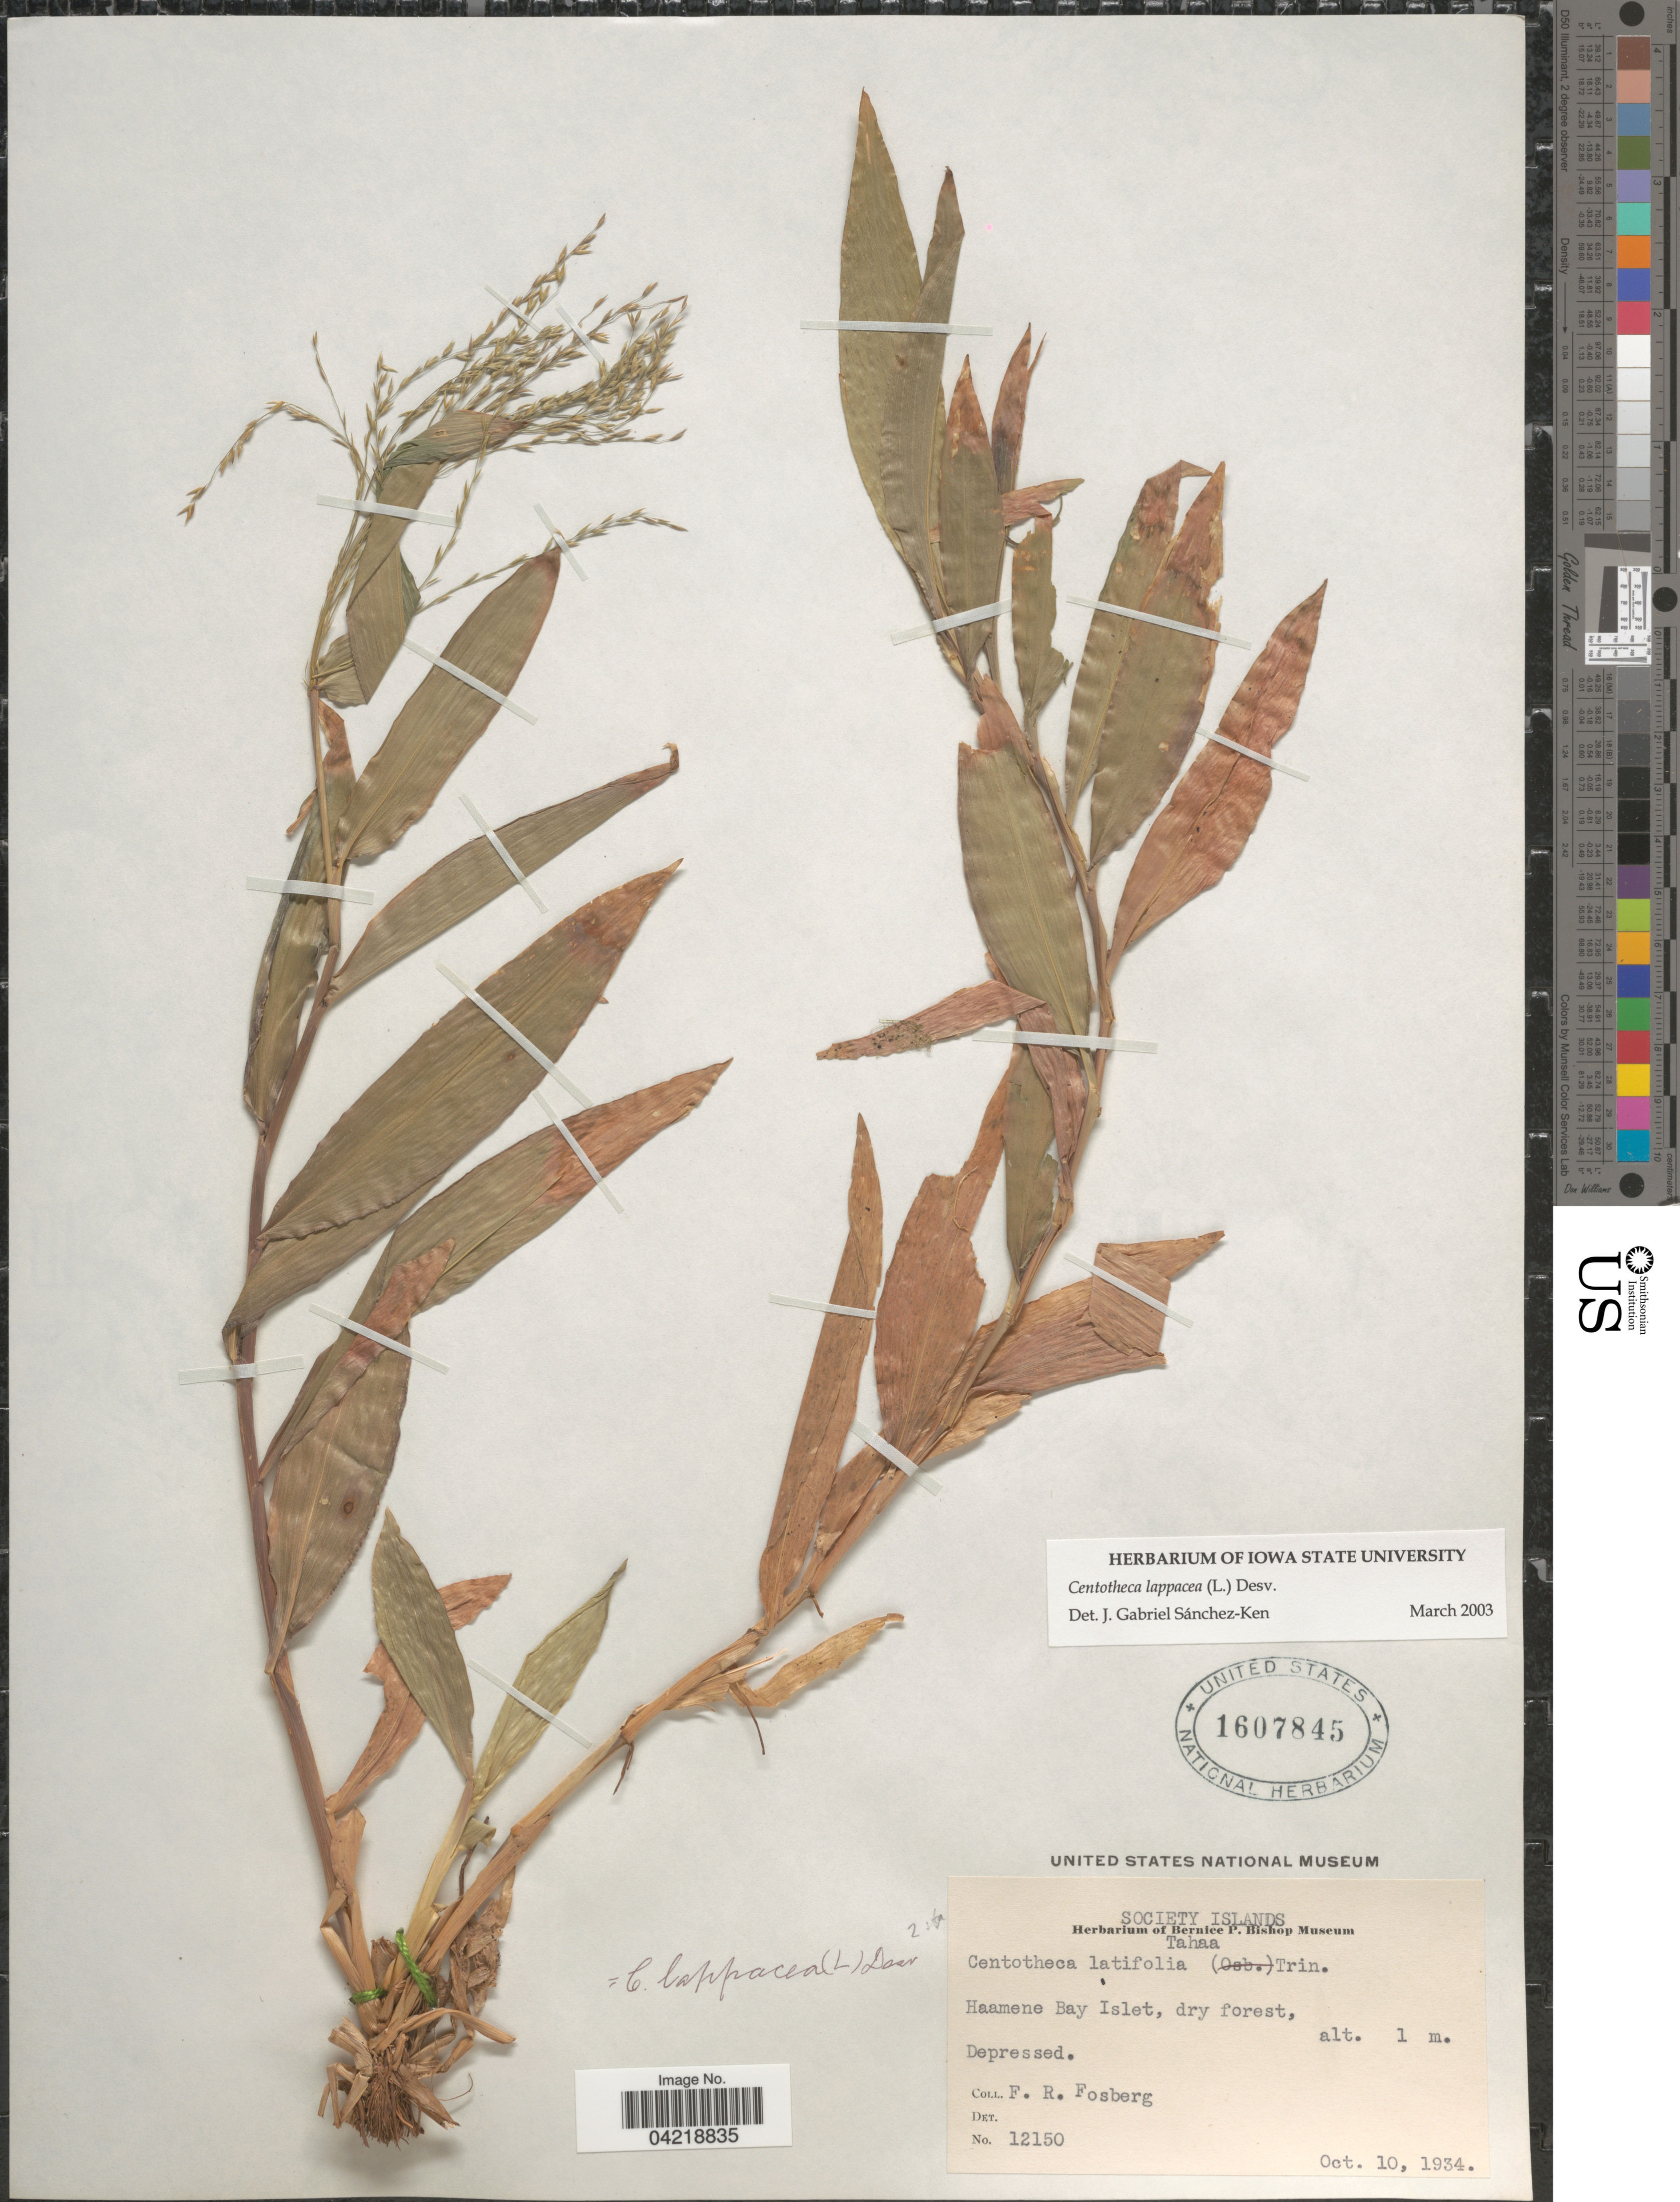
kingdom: Plantae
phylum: Tracheophyta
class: Liliopsida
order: Poales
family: Poaceae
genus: Centotheca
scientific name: Centotheca lappacea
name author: (L.) Desv.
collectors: F. R. Fosberg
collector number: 12150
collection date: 1934-10-10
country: French Polynesia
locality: Society Islands. Haamene Bay Islet.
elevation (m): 1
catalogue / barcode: US 1607845